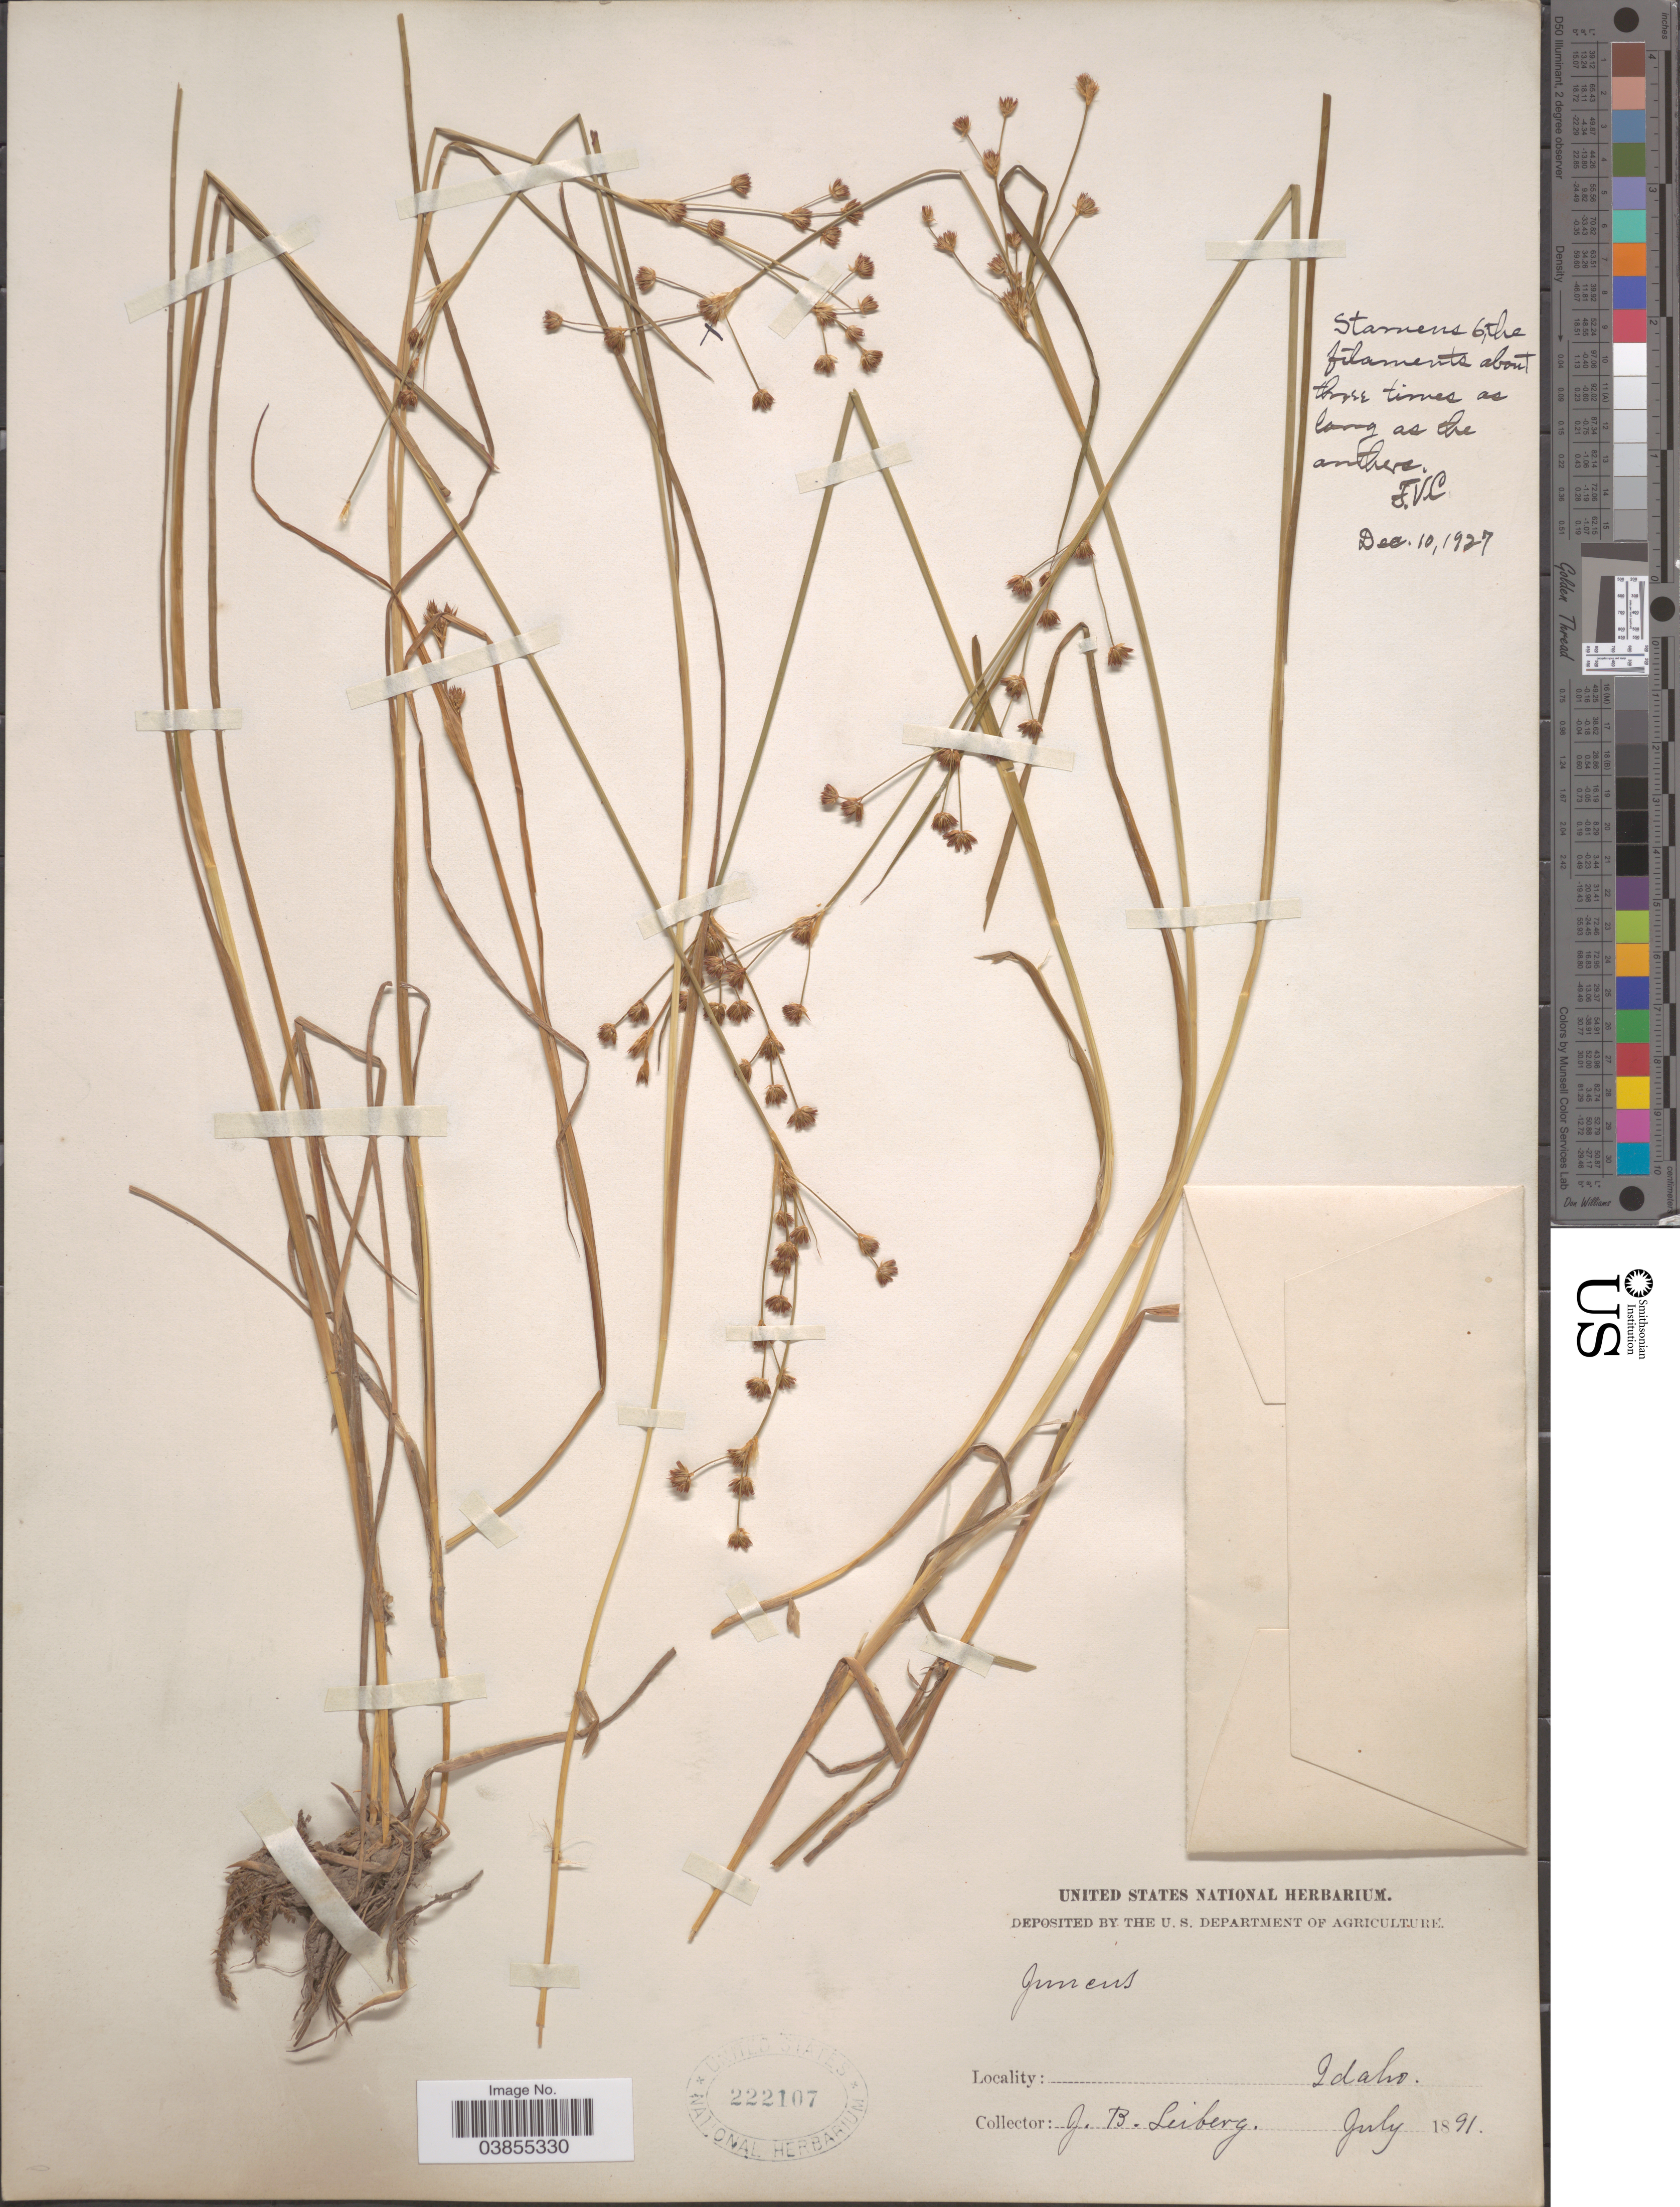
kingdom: Plantae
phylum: Tracheophyta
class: Liliopsida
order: Poales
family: Juncaceae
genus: Juncus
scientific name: Juncus nevadensis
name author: S. Watson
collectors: J. B. Leiberg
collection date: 1891-07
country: United States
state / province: Idaho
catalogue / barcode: US 222107